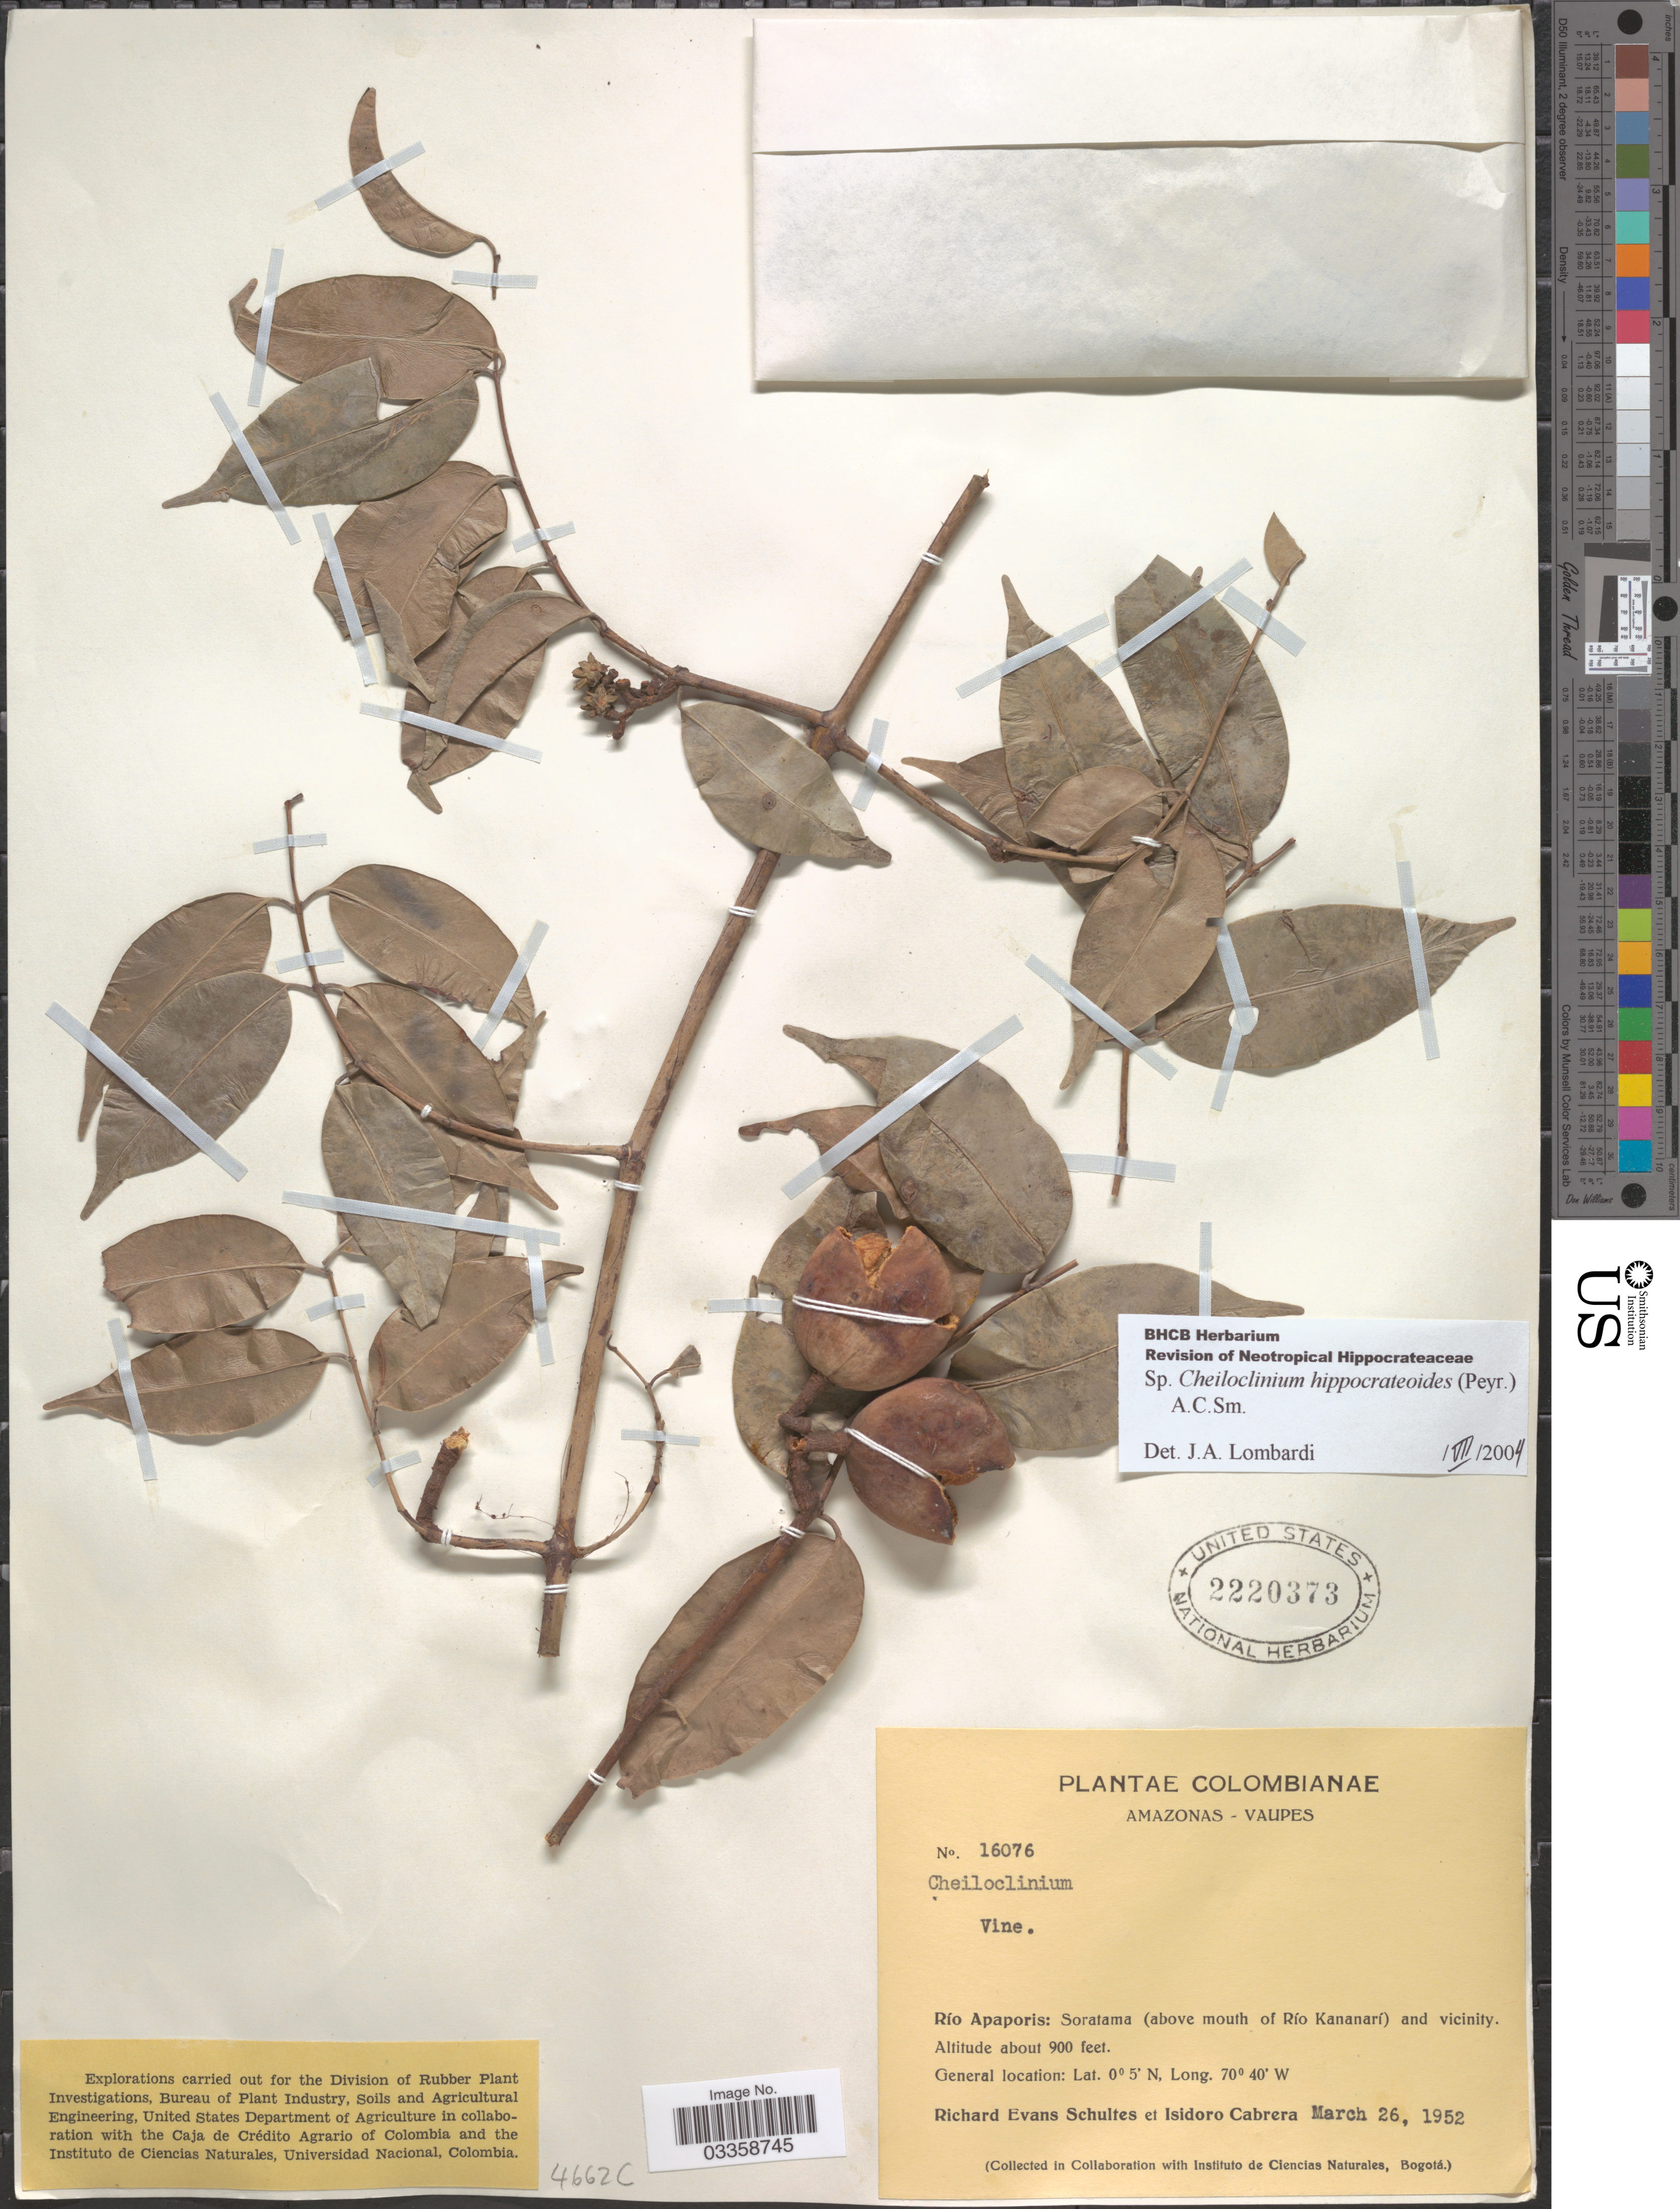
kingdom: Plantae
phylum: Tracheophyta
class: Magnoliopsida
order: Celastrales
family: Celastraceae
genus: Cheiloclinium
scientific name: Cheiloclinium hippocrateoides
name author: (Peyr.) A.C. Sm.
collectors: R. E. Schultes & I. Cabrera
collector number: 16076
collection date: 1952-03-26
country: Colombia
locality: Amazonas - Vaupes, Río Apaporis: Soratama (above mouth of Río Kananarí) and vicinity.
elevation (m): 274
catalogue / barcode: US 2220373